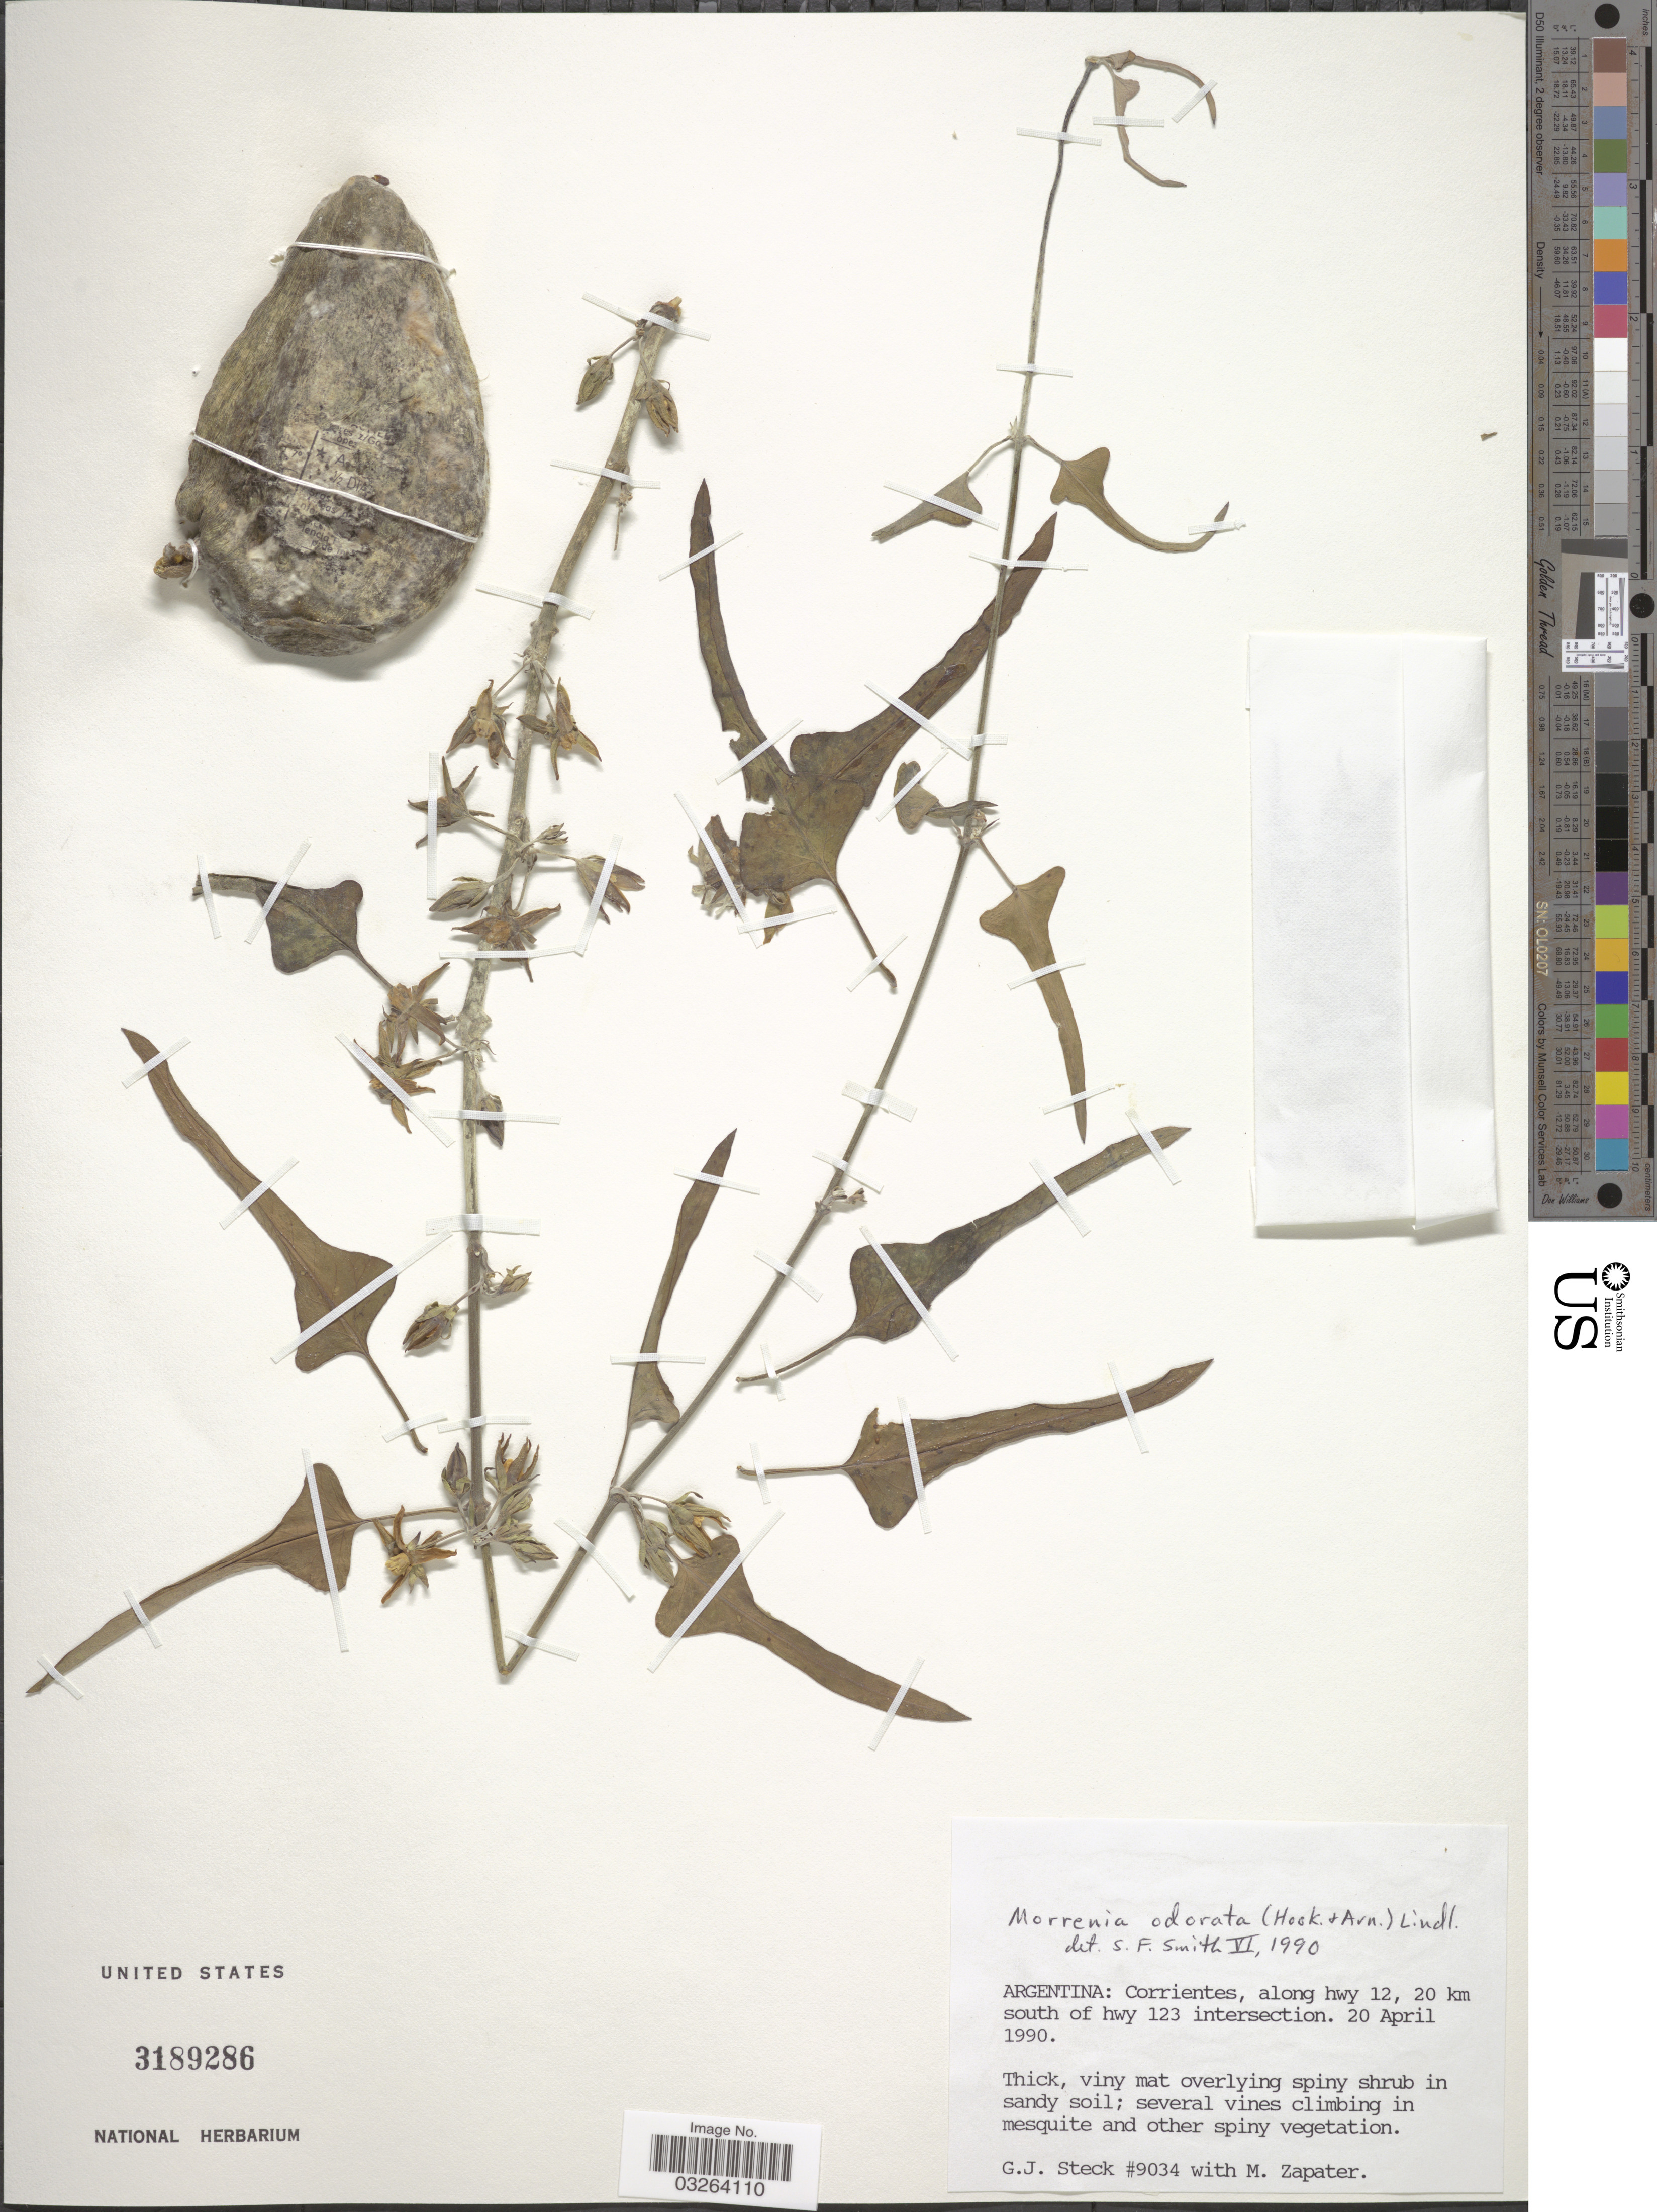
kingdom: Plantae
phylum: Tracheophyta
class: Magnoliopsida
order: Gentianales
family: Apocynaceae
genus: Morrenia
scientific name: Morrenia odorata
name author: (Hook. & Arn.) Lindl.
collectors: G. Steck & M. Zapater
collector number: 9034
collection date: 1990-04-20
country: Argentina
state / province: Corrientes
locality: Along hwy 12, 20 km south of hwy 123 intersection.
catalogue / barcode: US 3189286